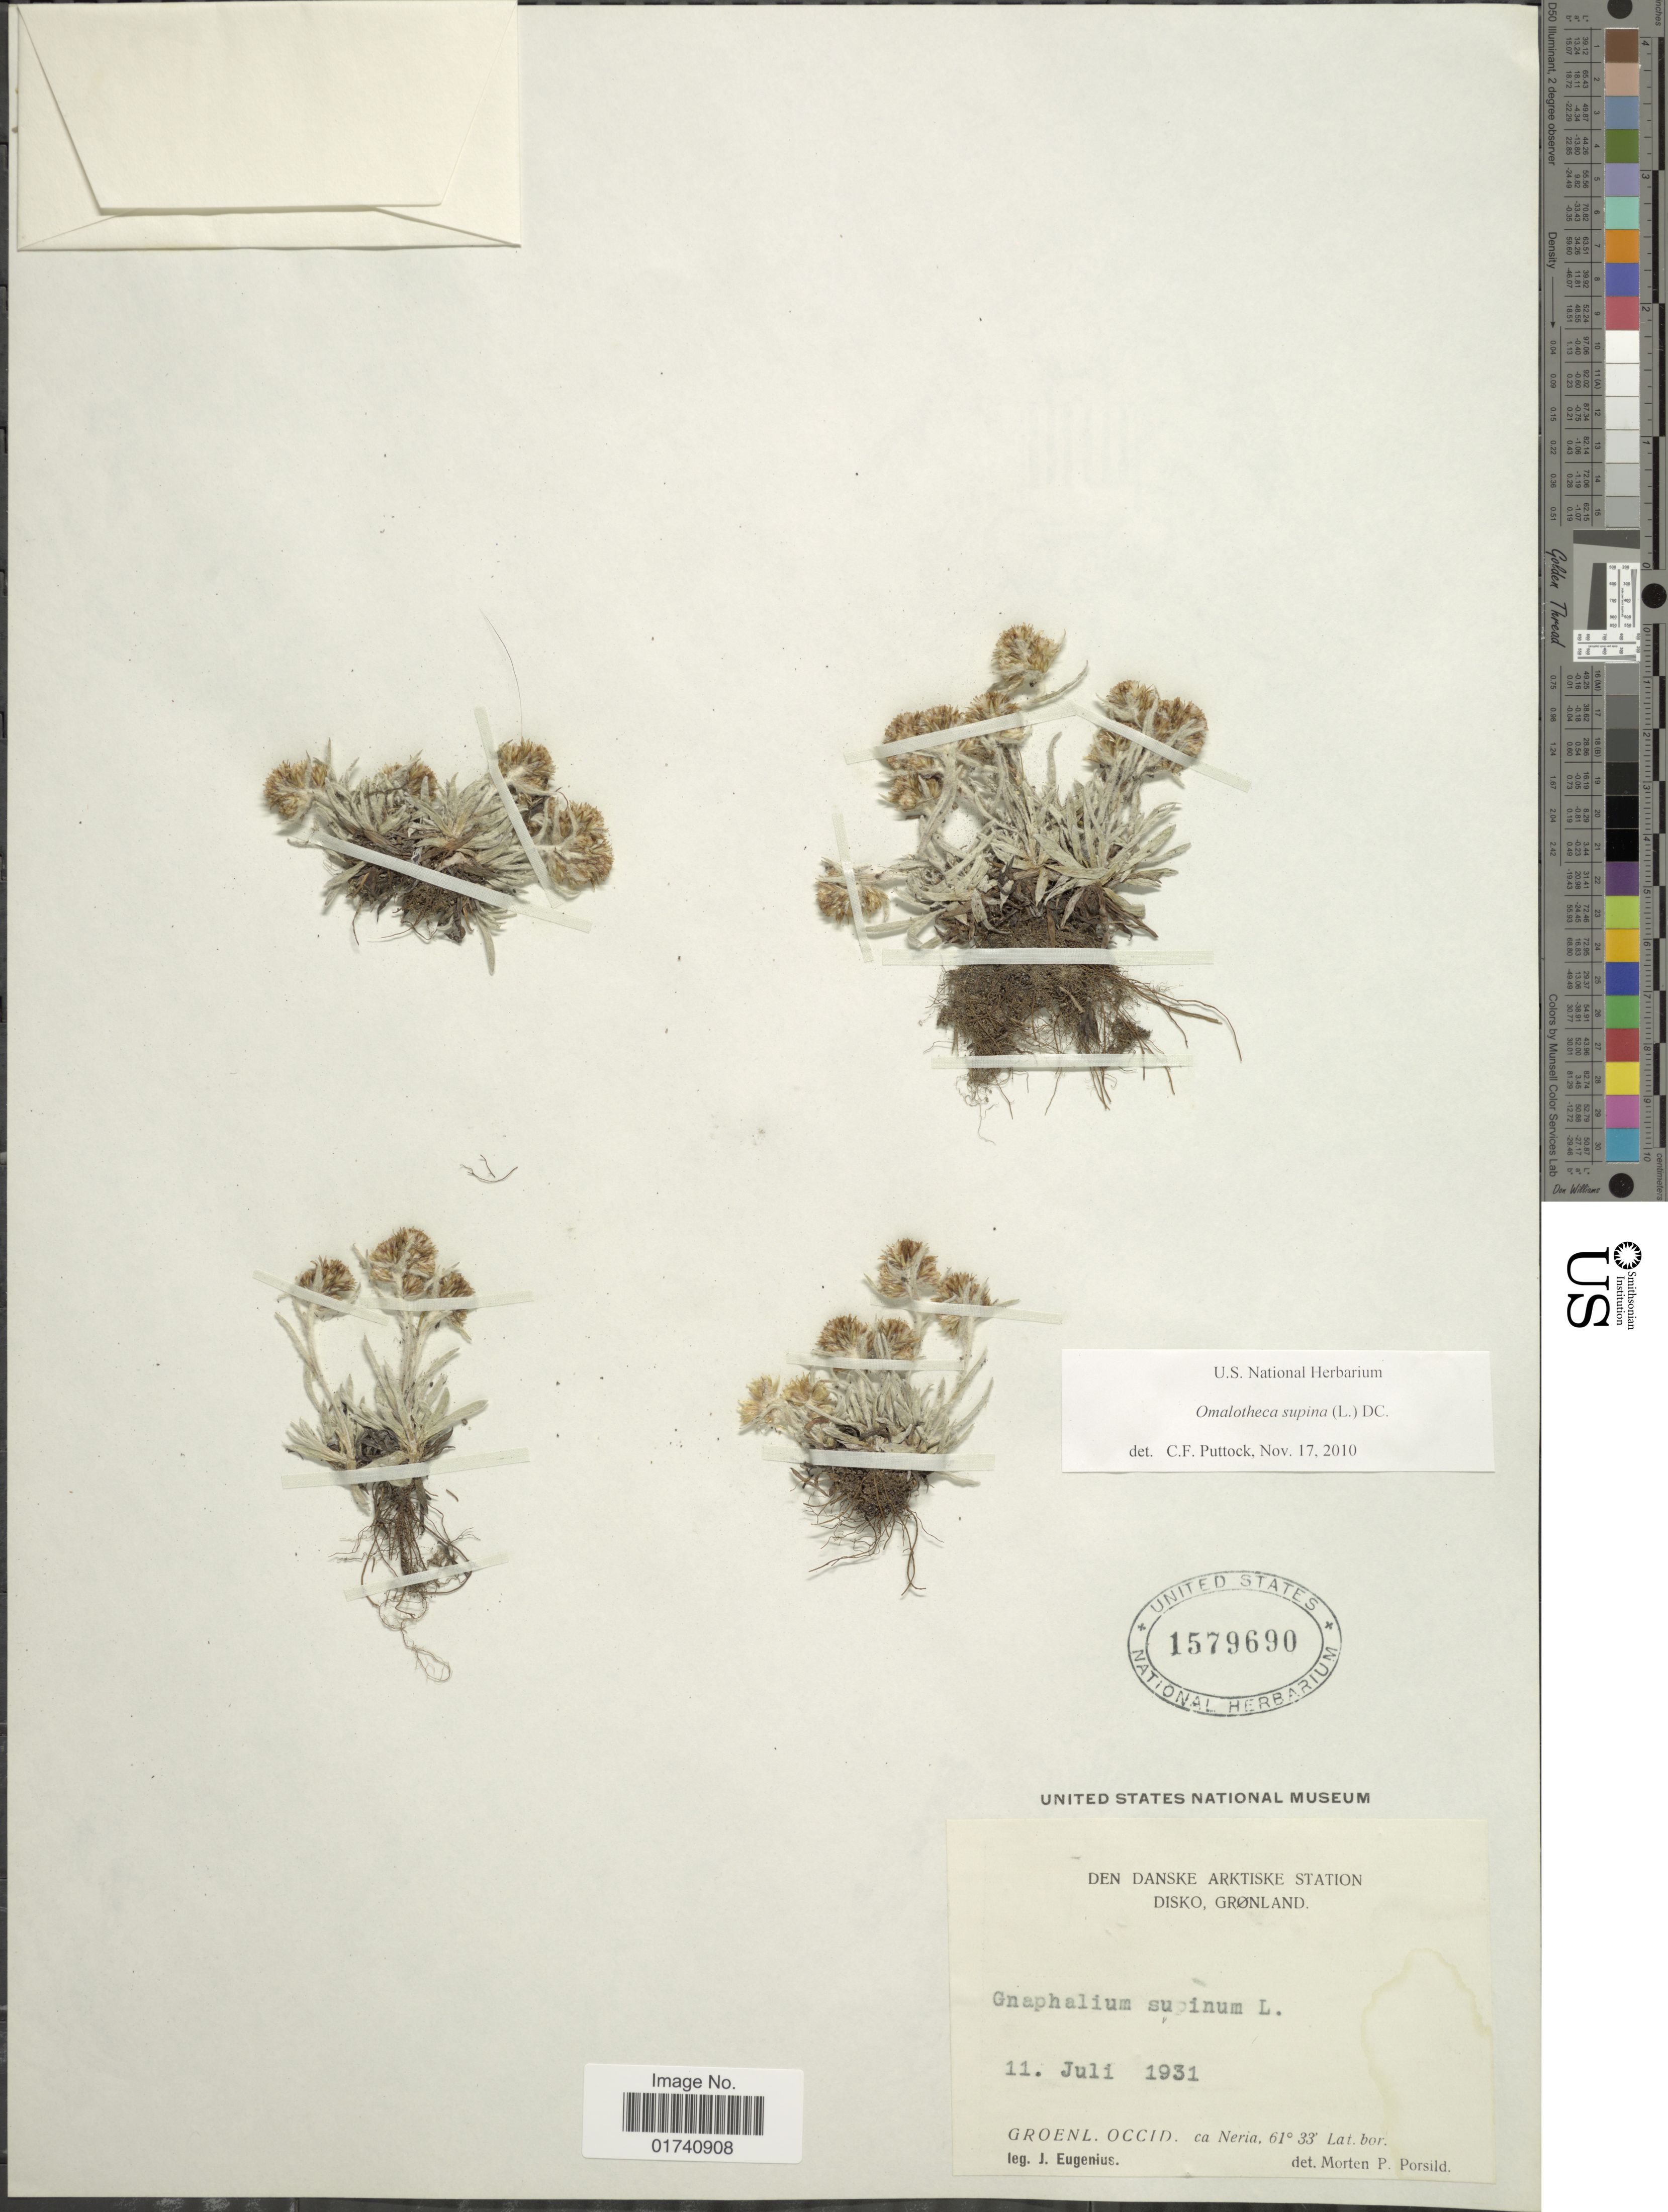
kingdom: Plantae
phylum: Tracheophyta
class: Magnoliopsida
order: Asterales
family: Asteraceae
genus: Omalotheca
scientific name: Omalotheca supina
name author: (L.) DC.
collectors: J. Eugenius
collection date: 1931-07-11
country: Greenland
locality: Groenl. Occid. ca Neria.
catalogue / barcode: US 1579690